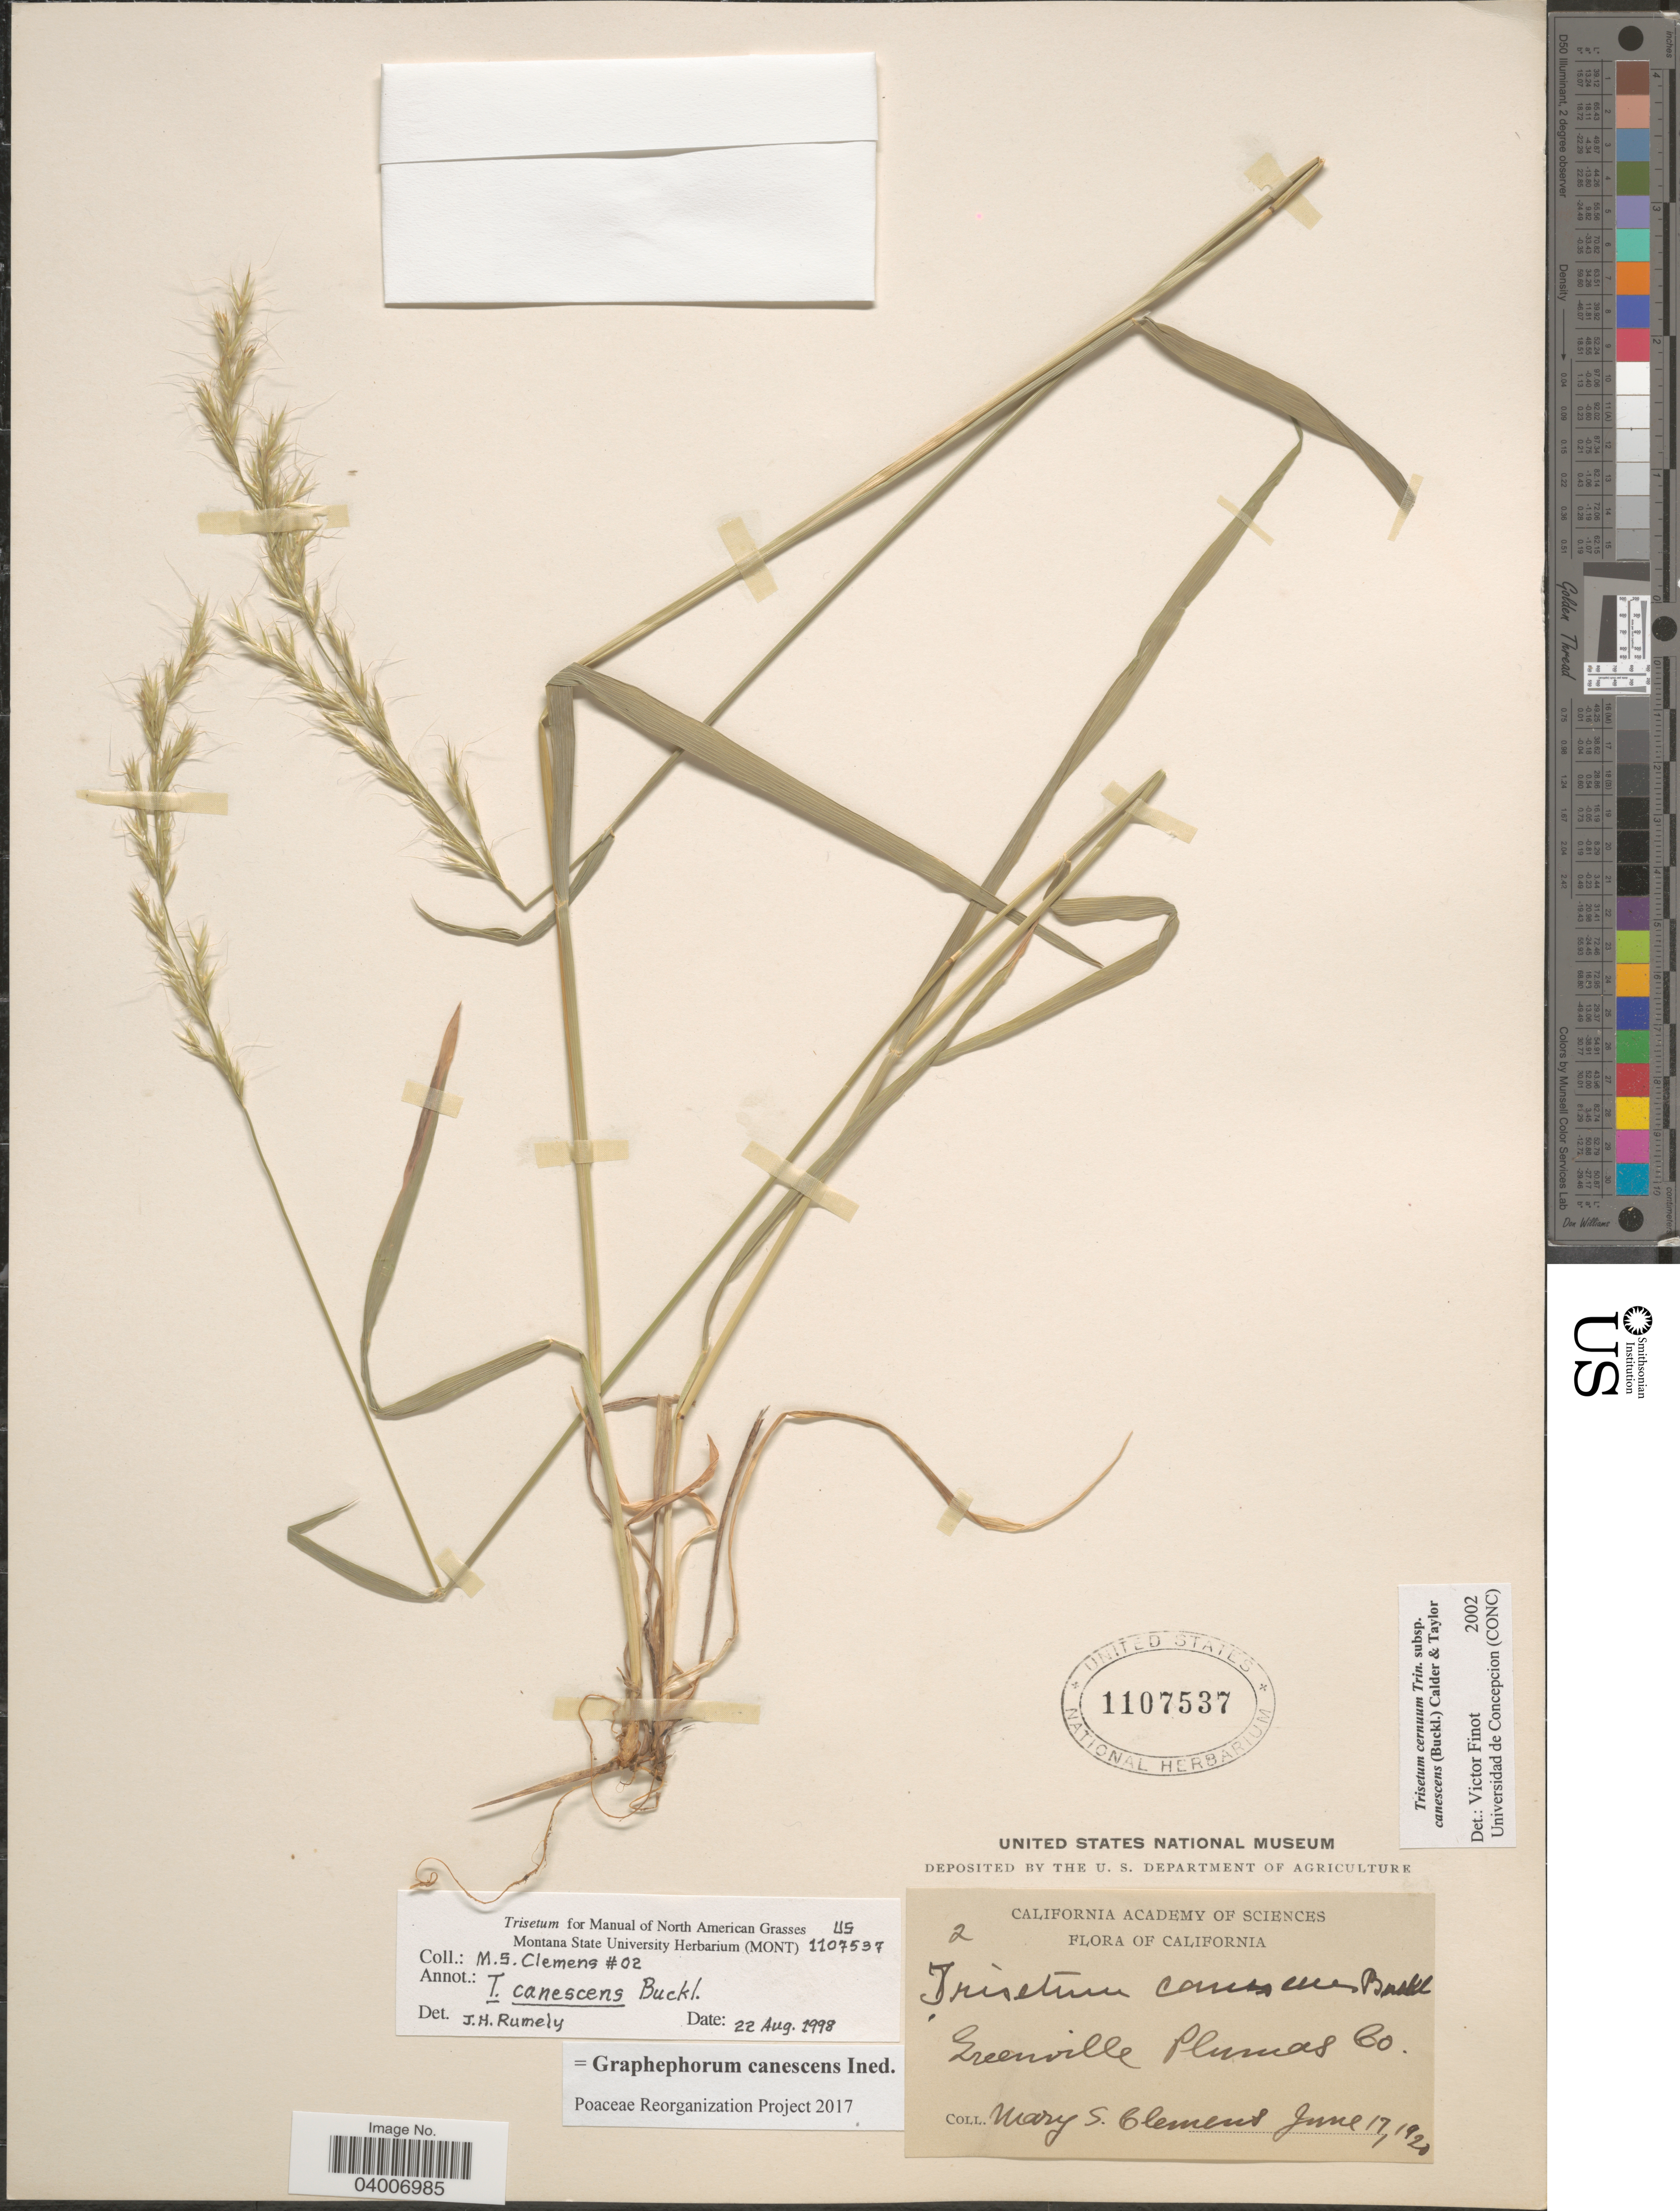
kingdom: Plantae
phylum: Tracheophyta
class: Liliopsida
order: Poales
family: Poaceae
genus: Graphephorum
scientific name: Graphephorum canescens ined.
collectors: M. Clement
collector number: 2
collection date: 1920-06-17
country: United States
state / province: California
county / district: Plumas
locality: Greenville Plumas Co.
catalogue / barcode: US 1107537